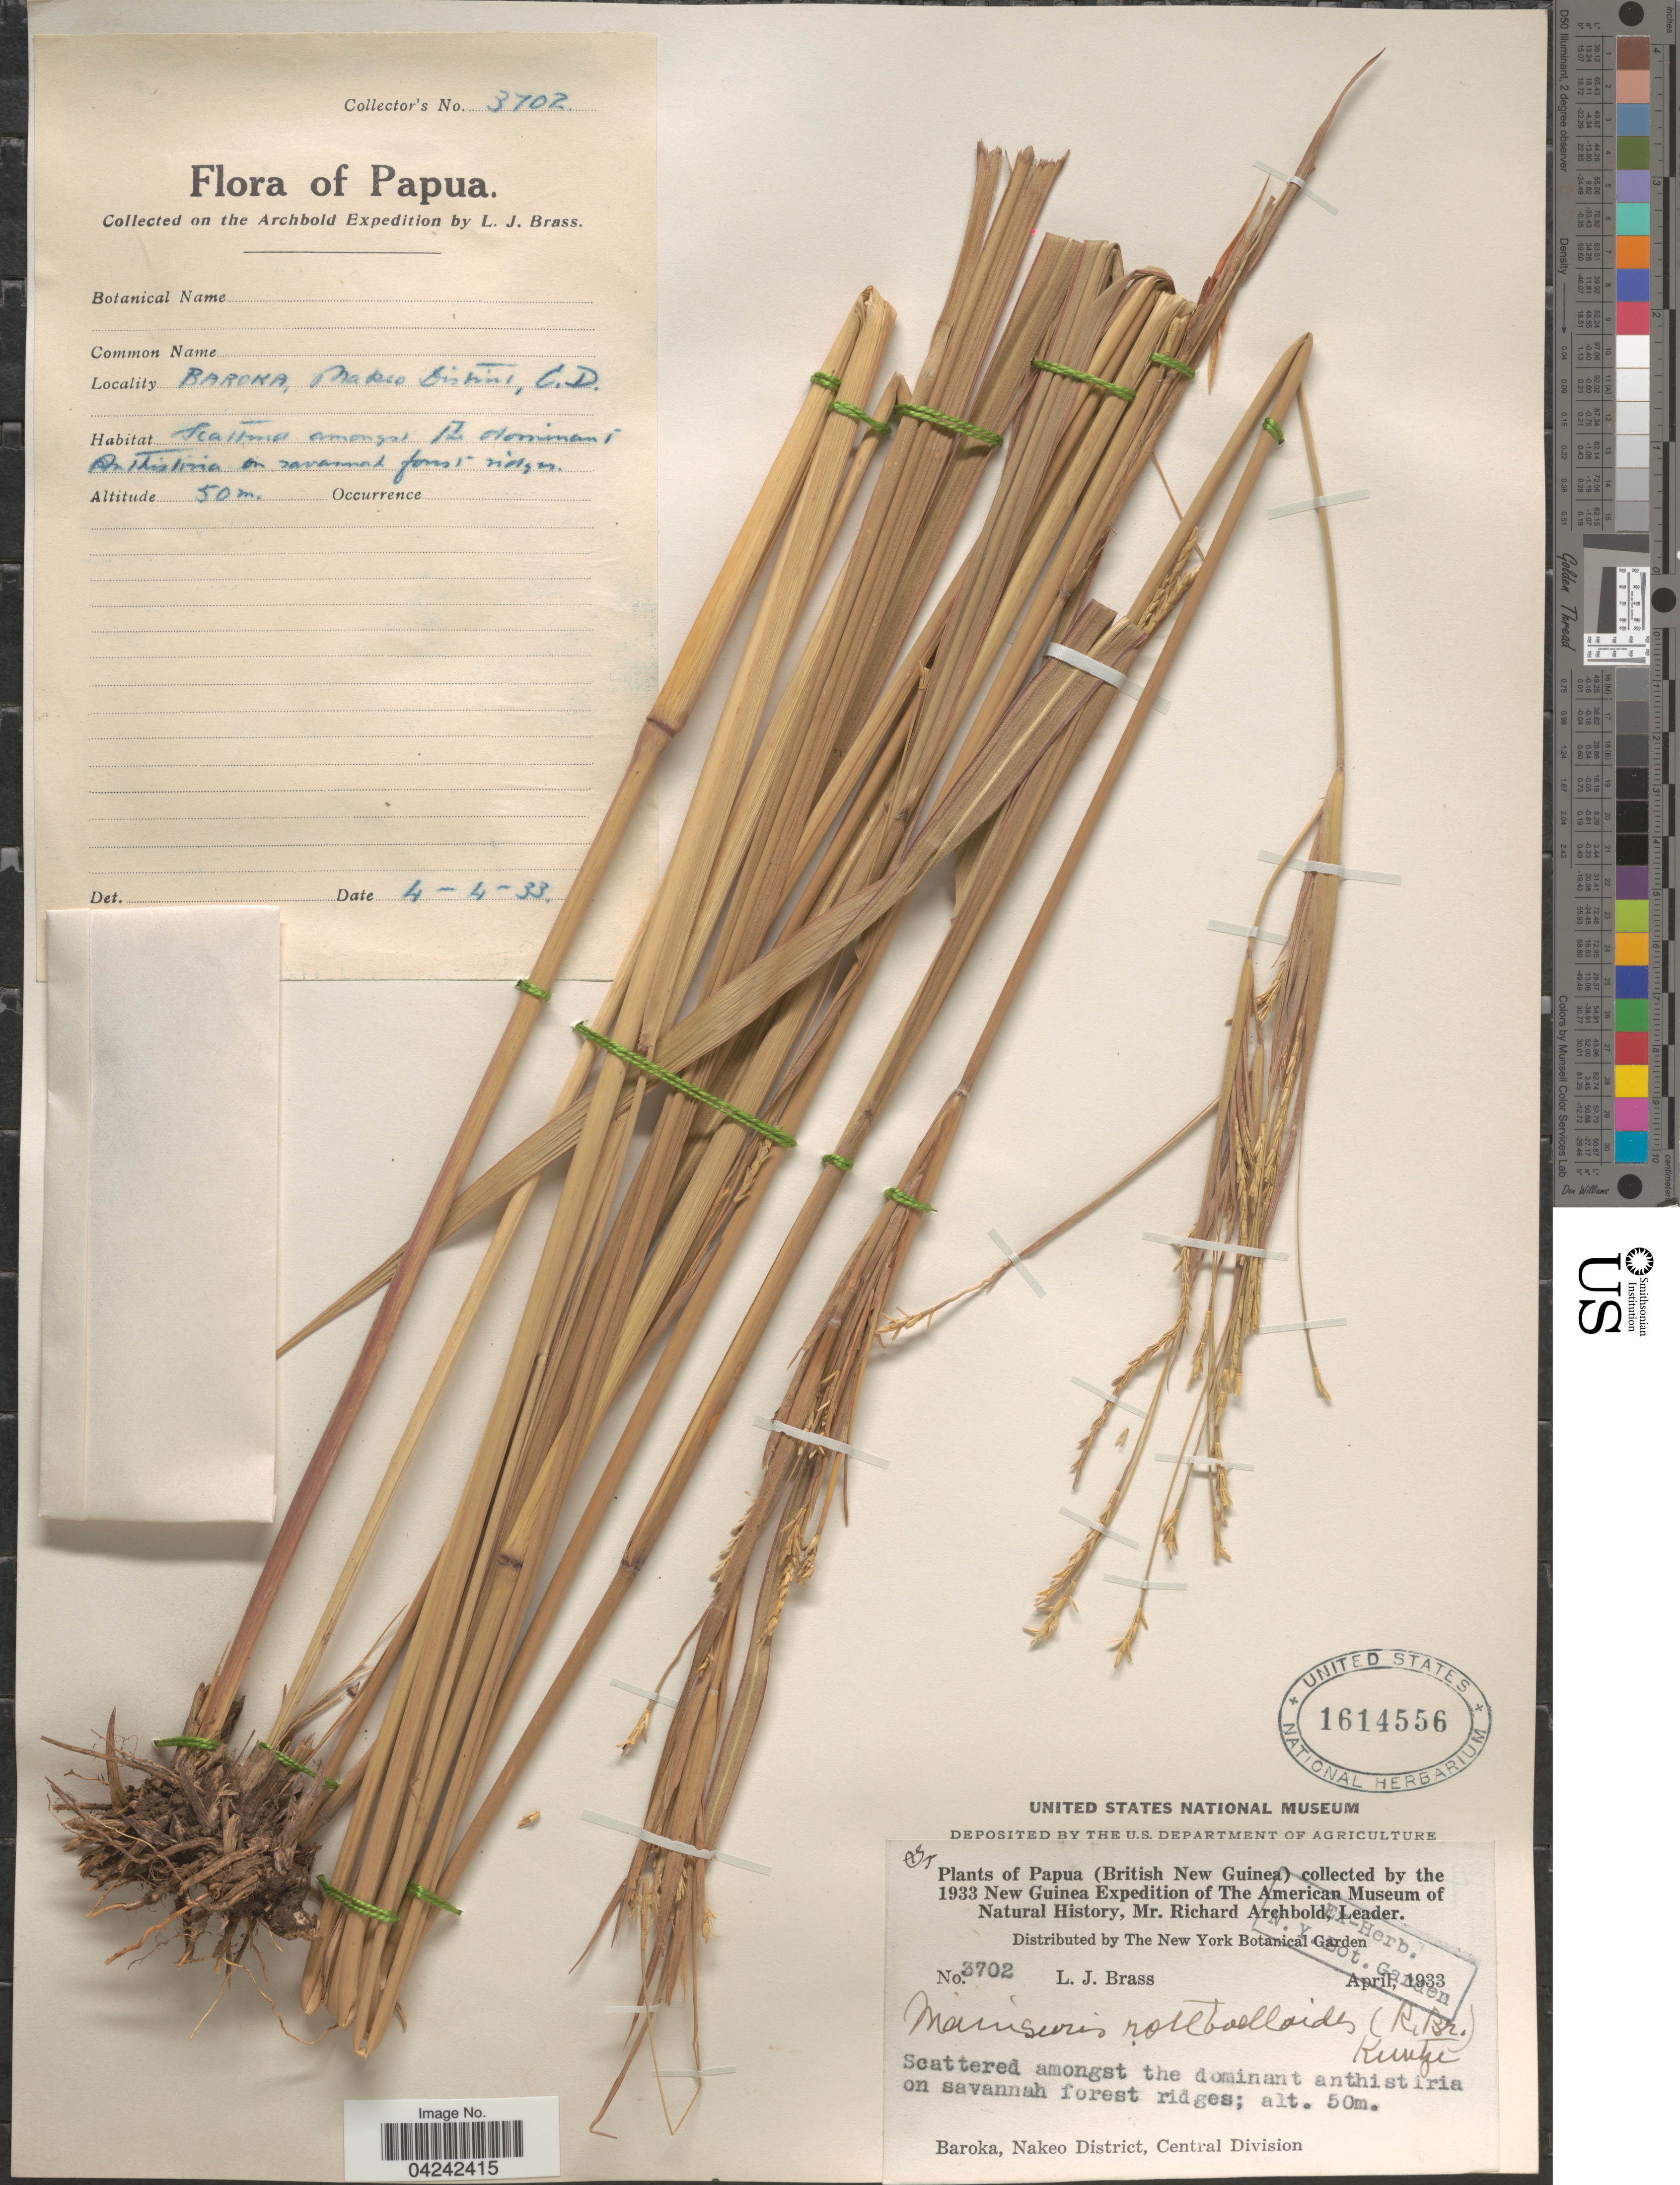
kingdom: Plantae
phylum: Tracheophyta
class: Liliopsida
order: Poales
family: Poaceae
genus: Rottboellia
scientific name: Rottboellia rottboellioides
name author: (R. Br.) Druce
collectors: L. J. Brass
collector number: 3702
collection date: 1933-04-04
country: Papua New Guinea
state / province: Central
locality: Papua (British New Guinea). 1933 Fly River Expedition of The American Museum of Natural History, Mr. Richard Archbold, Leader. Baroka, Nakeo District, Central Division. Archbold Expedition.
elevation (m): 50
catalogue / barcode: US 1614556